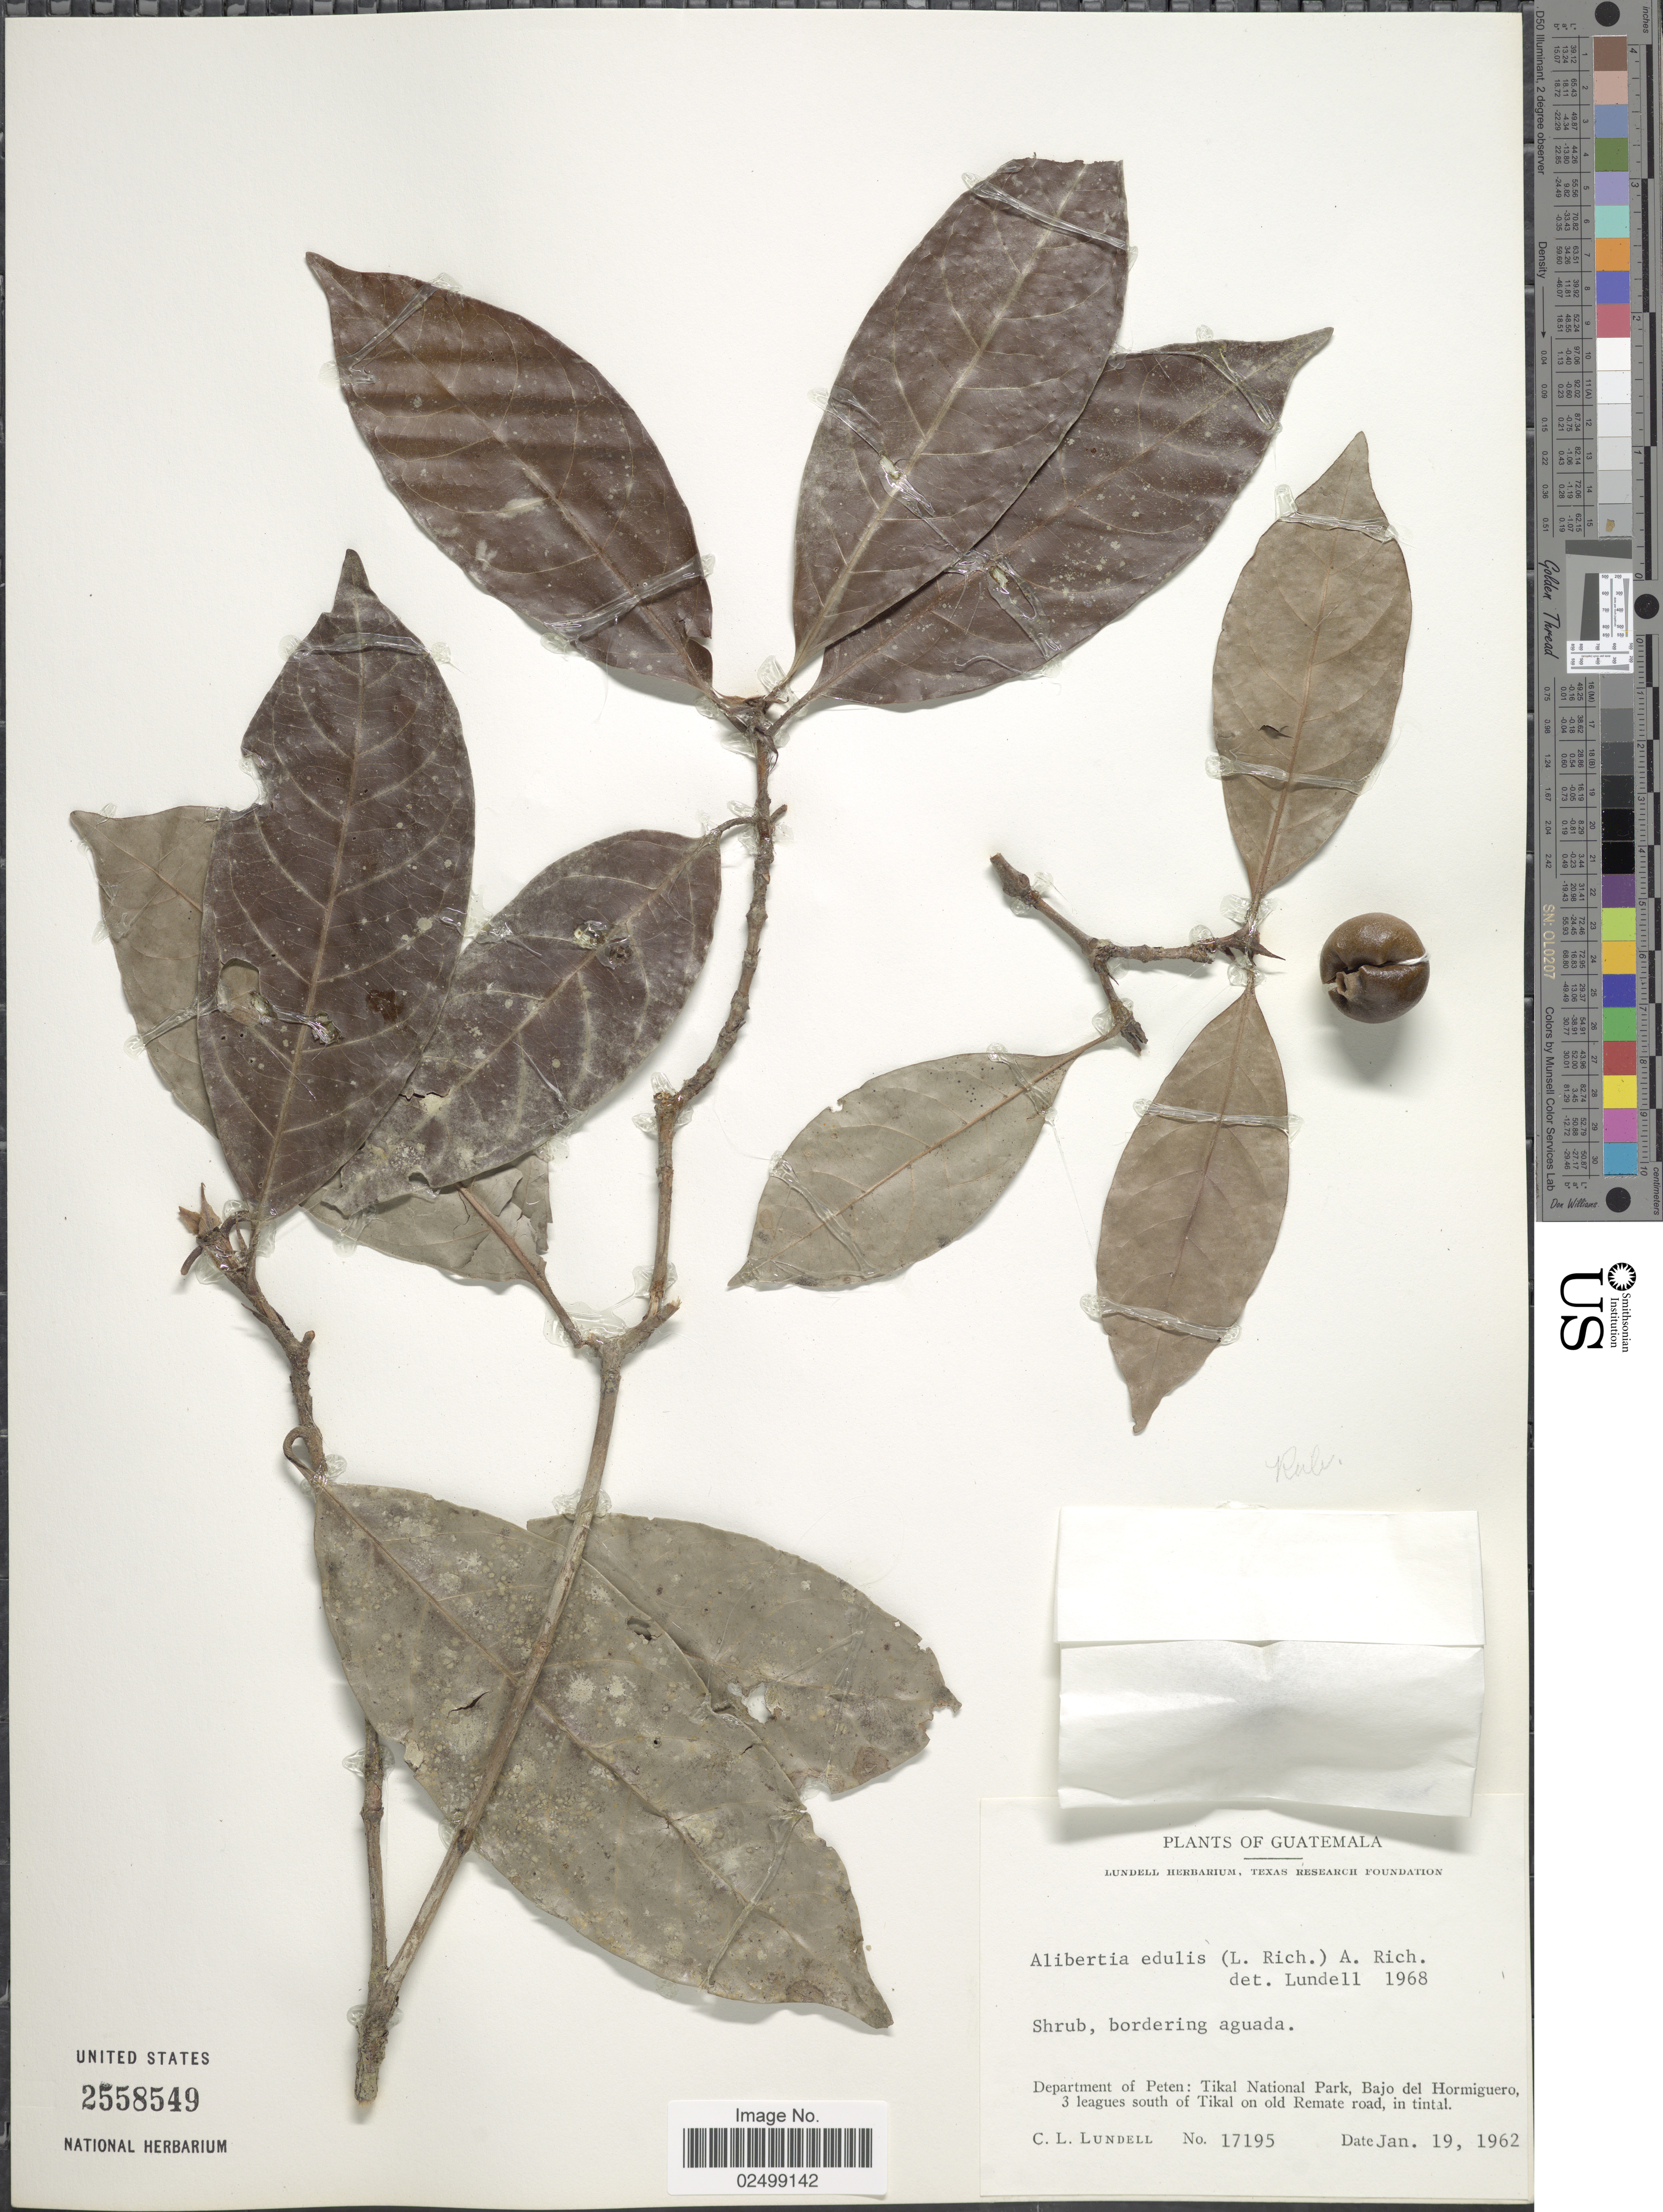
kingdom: Plantae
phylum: Tracheophyta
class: Magnoliopsida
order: Gentianales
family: Rubiaceae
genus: Alibertia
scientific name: Alibertia edulis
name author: (Rich.) A. Rich. ex DC.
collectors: C. L. Lundell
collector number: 17195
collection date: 1962-01-19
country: Guatemala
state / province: El Petén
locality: Department of Peten: Tikal National Park, Bajo del Hormiguero, 3 leagues south of Tikal on old Remate road, in tintal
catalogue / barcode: US 2558549